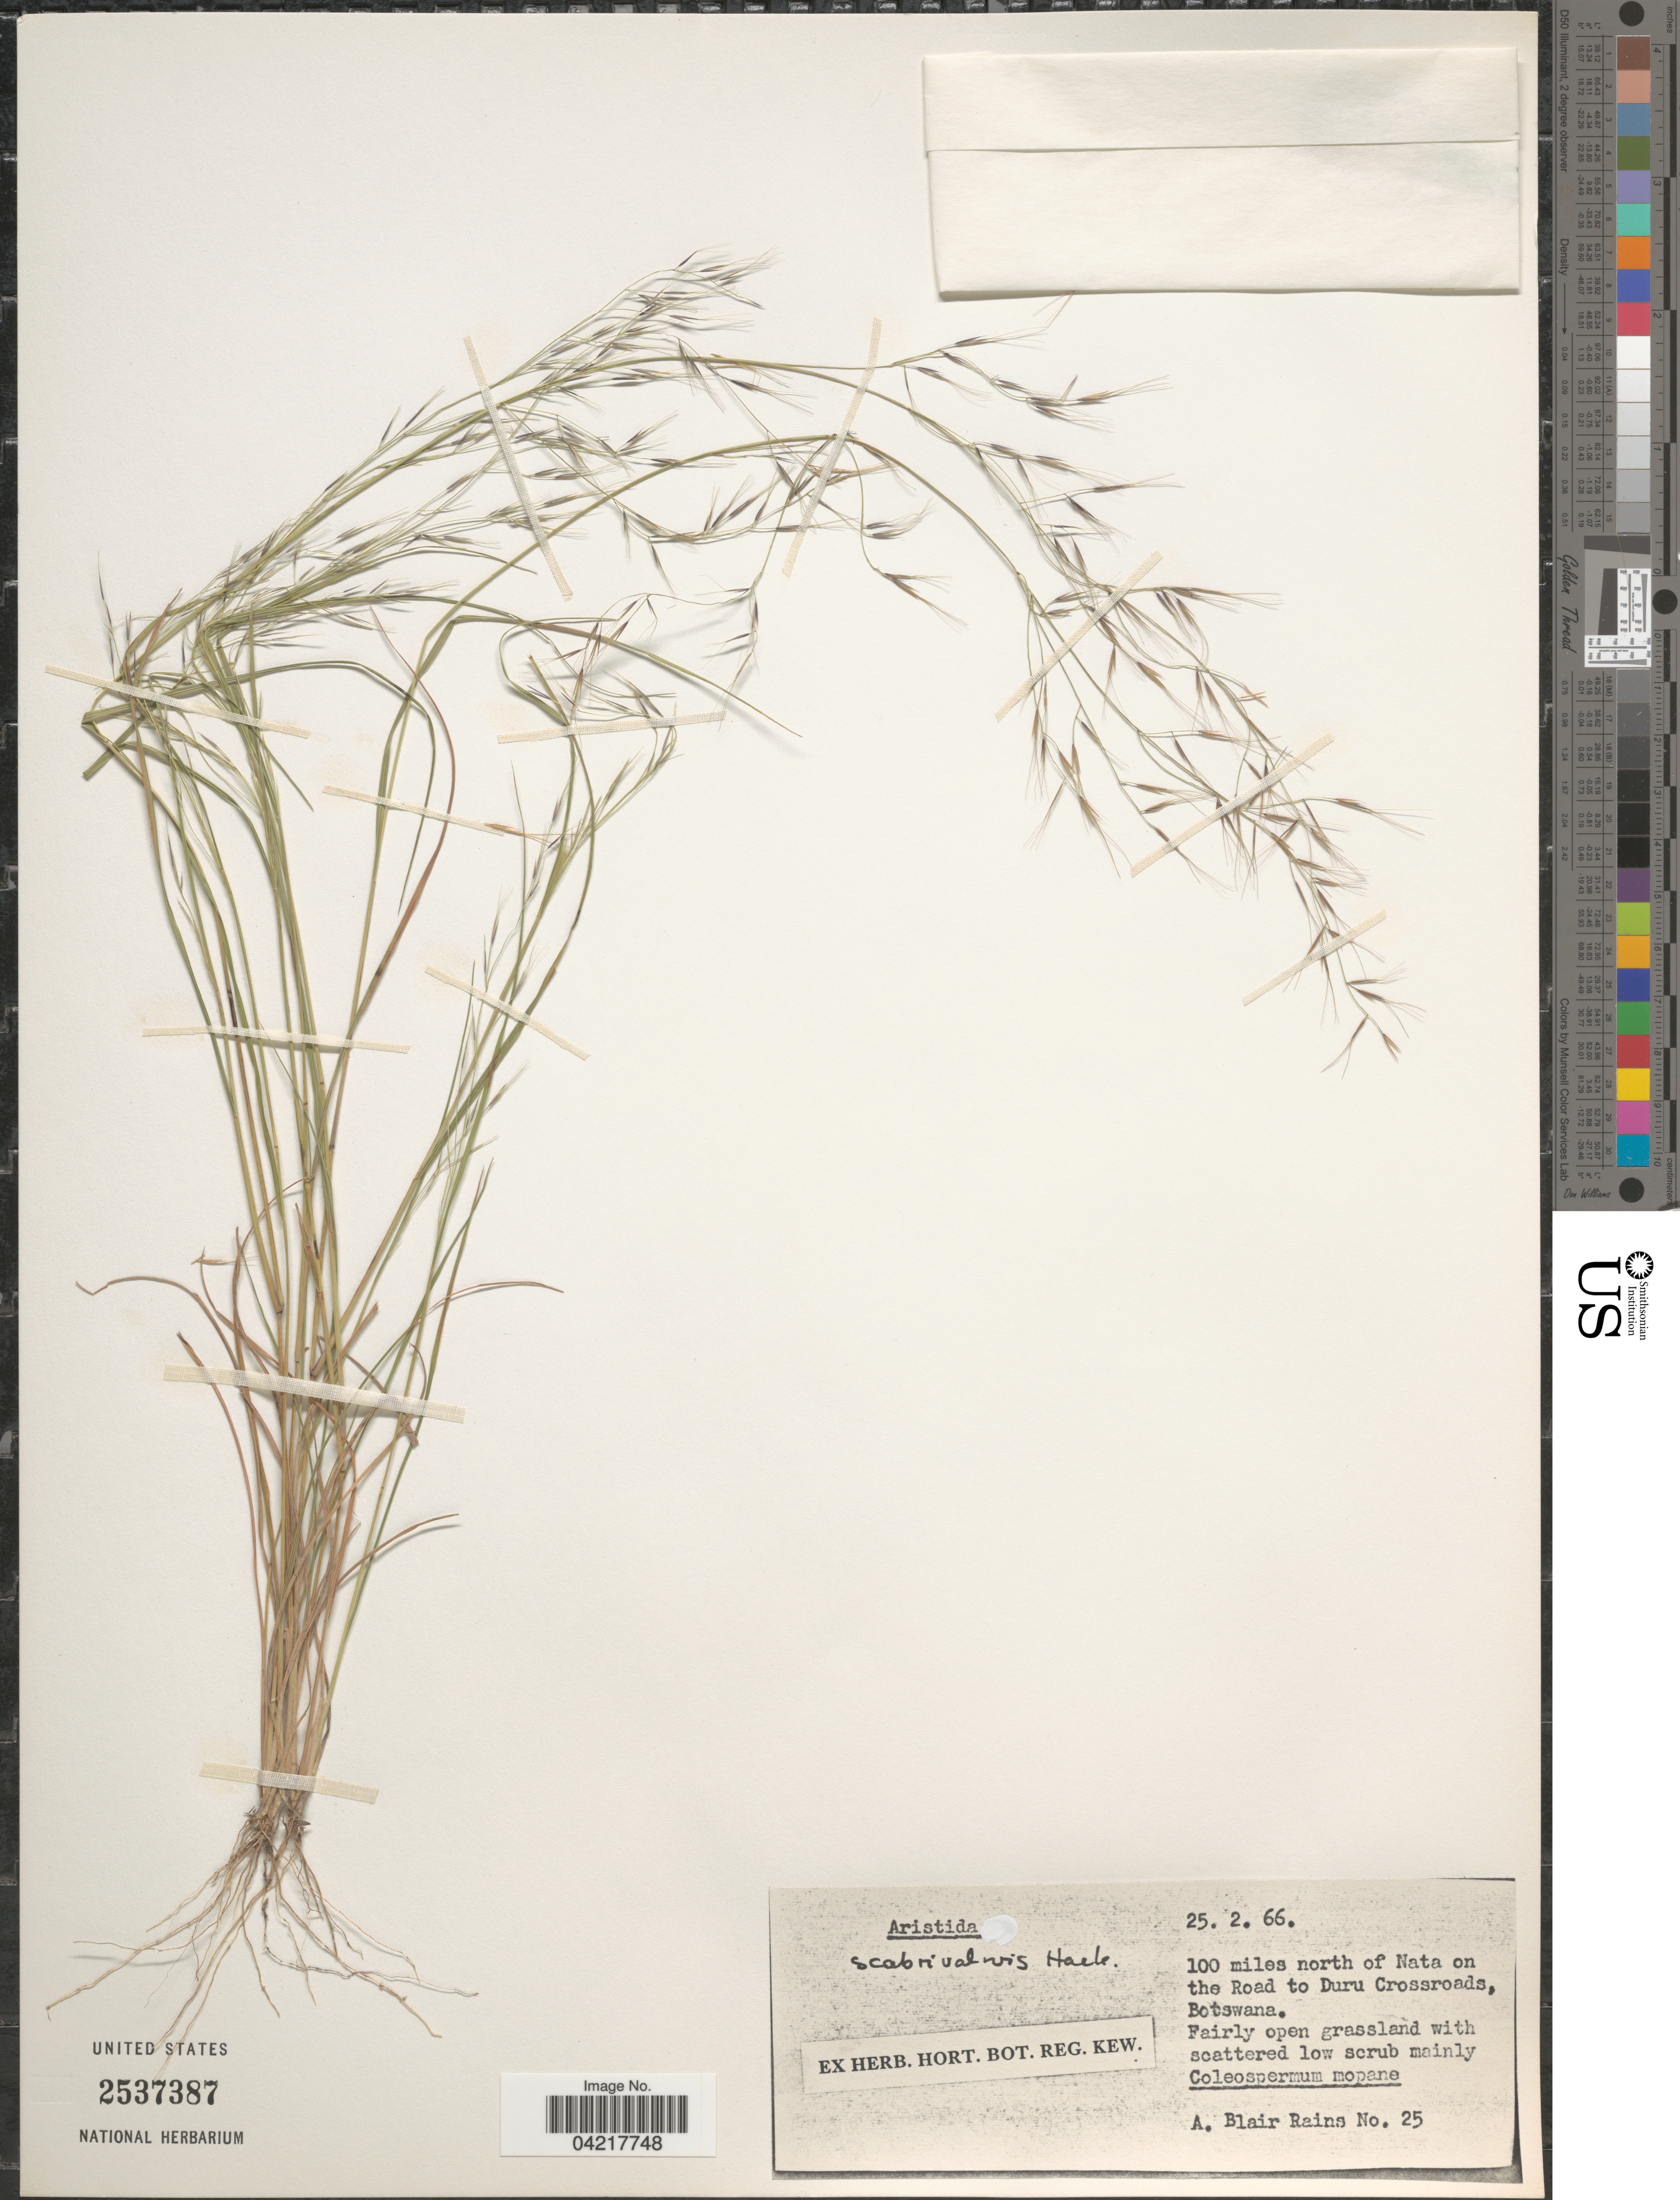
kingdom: Plantae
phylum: Tracheophyta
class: Liliopsida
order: Poales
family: Poaceae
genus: Aristida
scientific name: Aristida scabrivalvis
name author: Hack.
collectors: A. Blair Rains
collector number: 25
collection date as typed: Transcribed d/m/y: 25/2/66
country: Botswana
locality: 100 miles north of Nata on the Road to Duru Crossroads.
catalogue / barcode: US 2537387